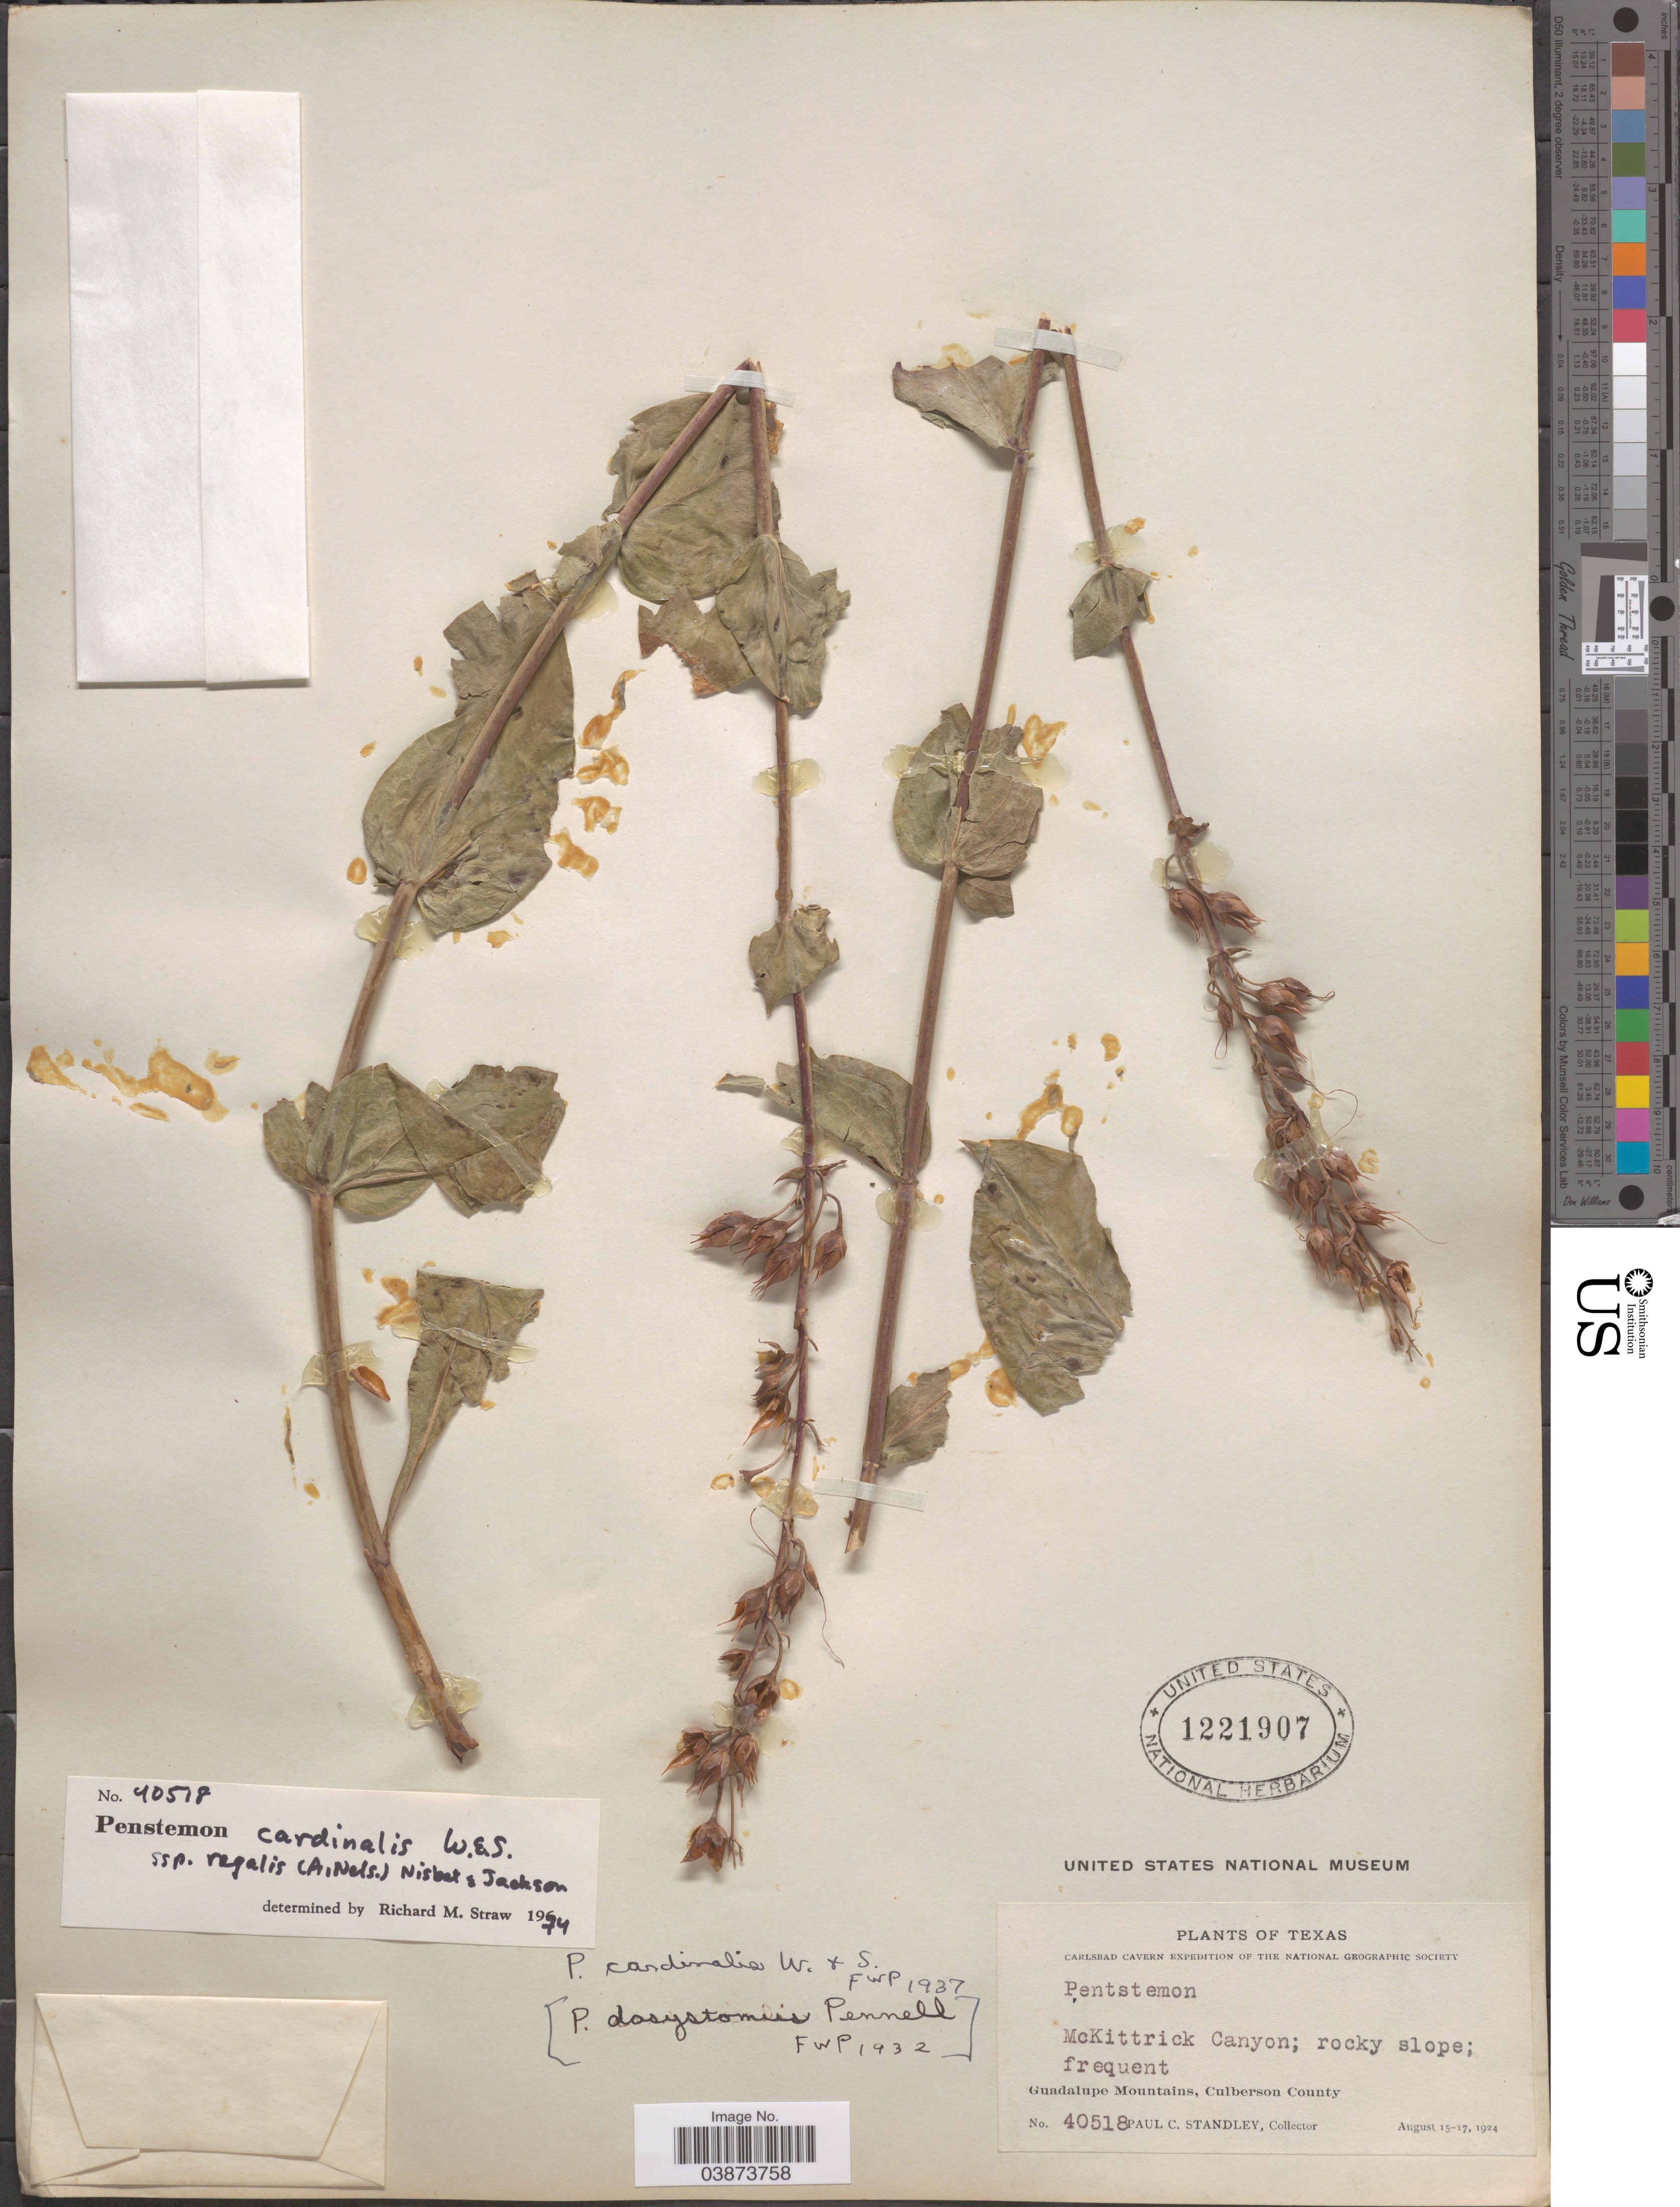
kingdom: Plantae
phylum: Tracheophyta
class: Magnoliopsida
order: Lamiales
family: Plantaginaceae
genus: Penstemon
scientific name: Penstemon cardinalis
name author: Wooton & Standl.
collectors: P. C. Standley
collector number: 40518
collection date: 1924-08-15/1924-08-17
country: United States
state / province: Texas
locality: McKittrick Canyon; rocky slope. Guadalupe Mountains, Culberson County.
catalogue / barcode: US 1221907